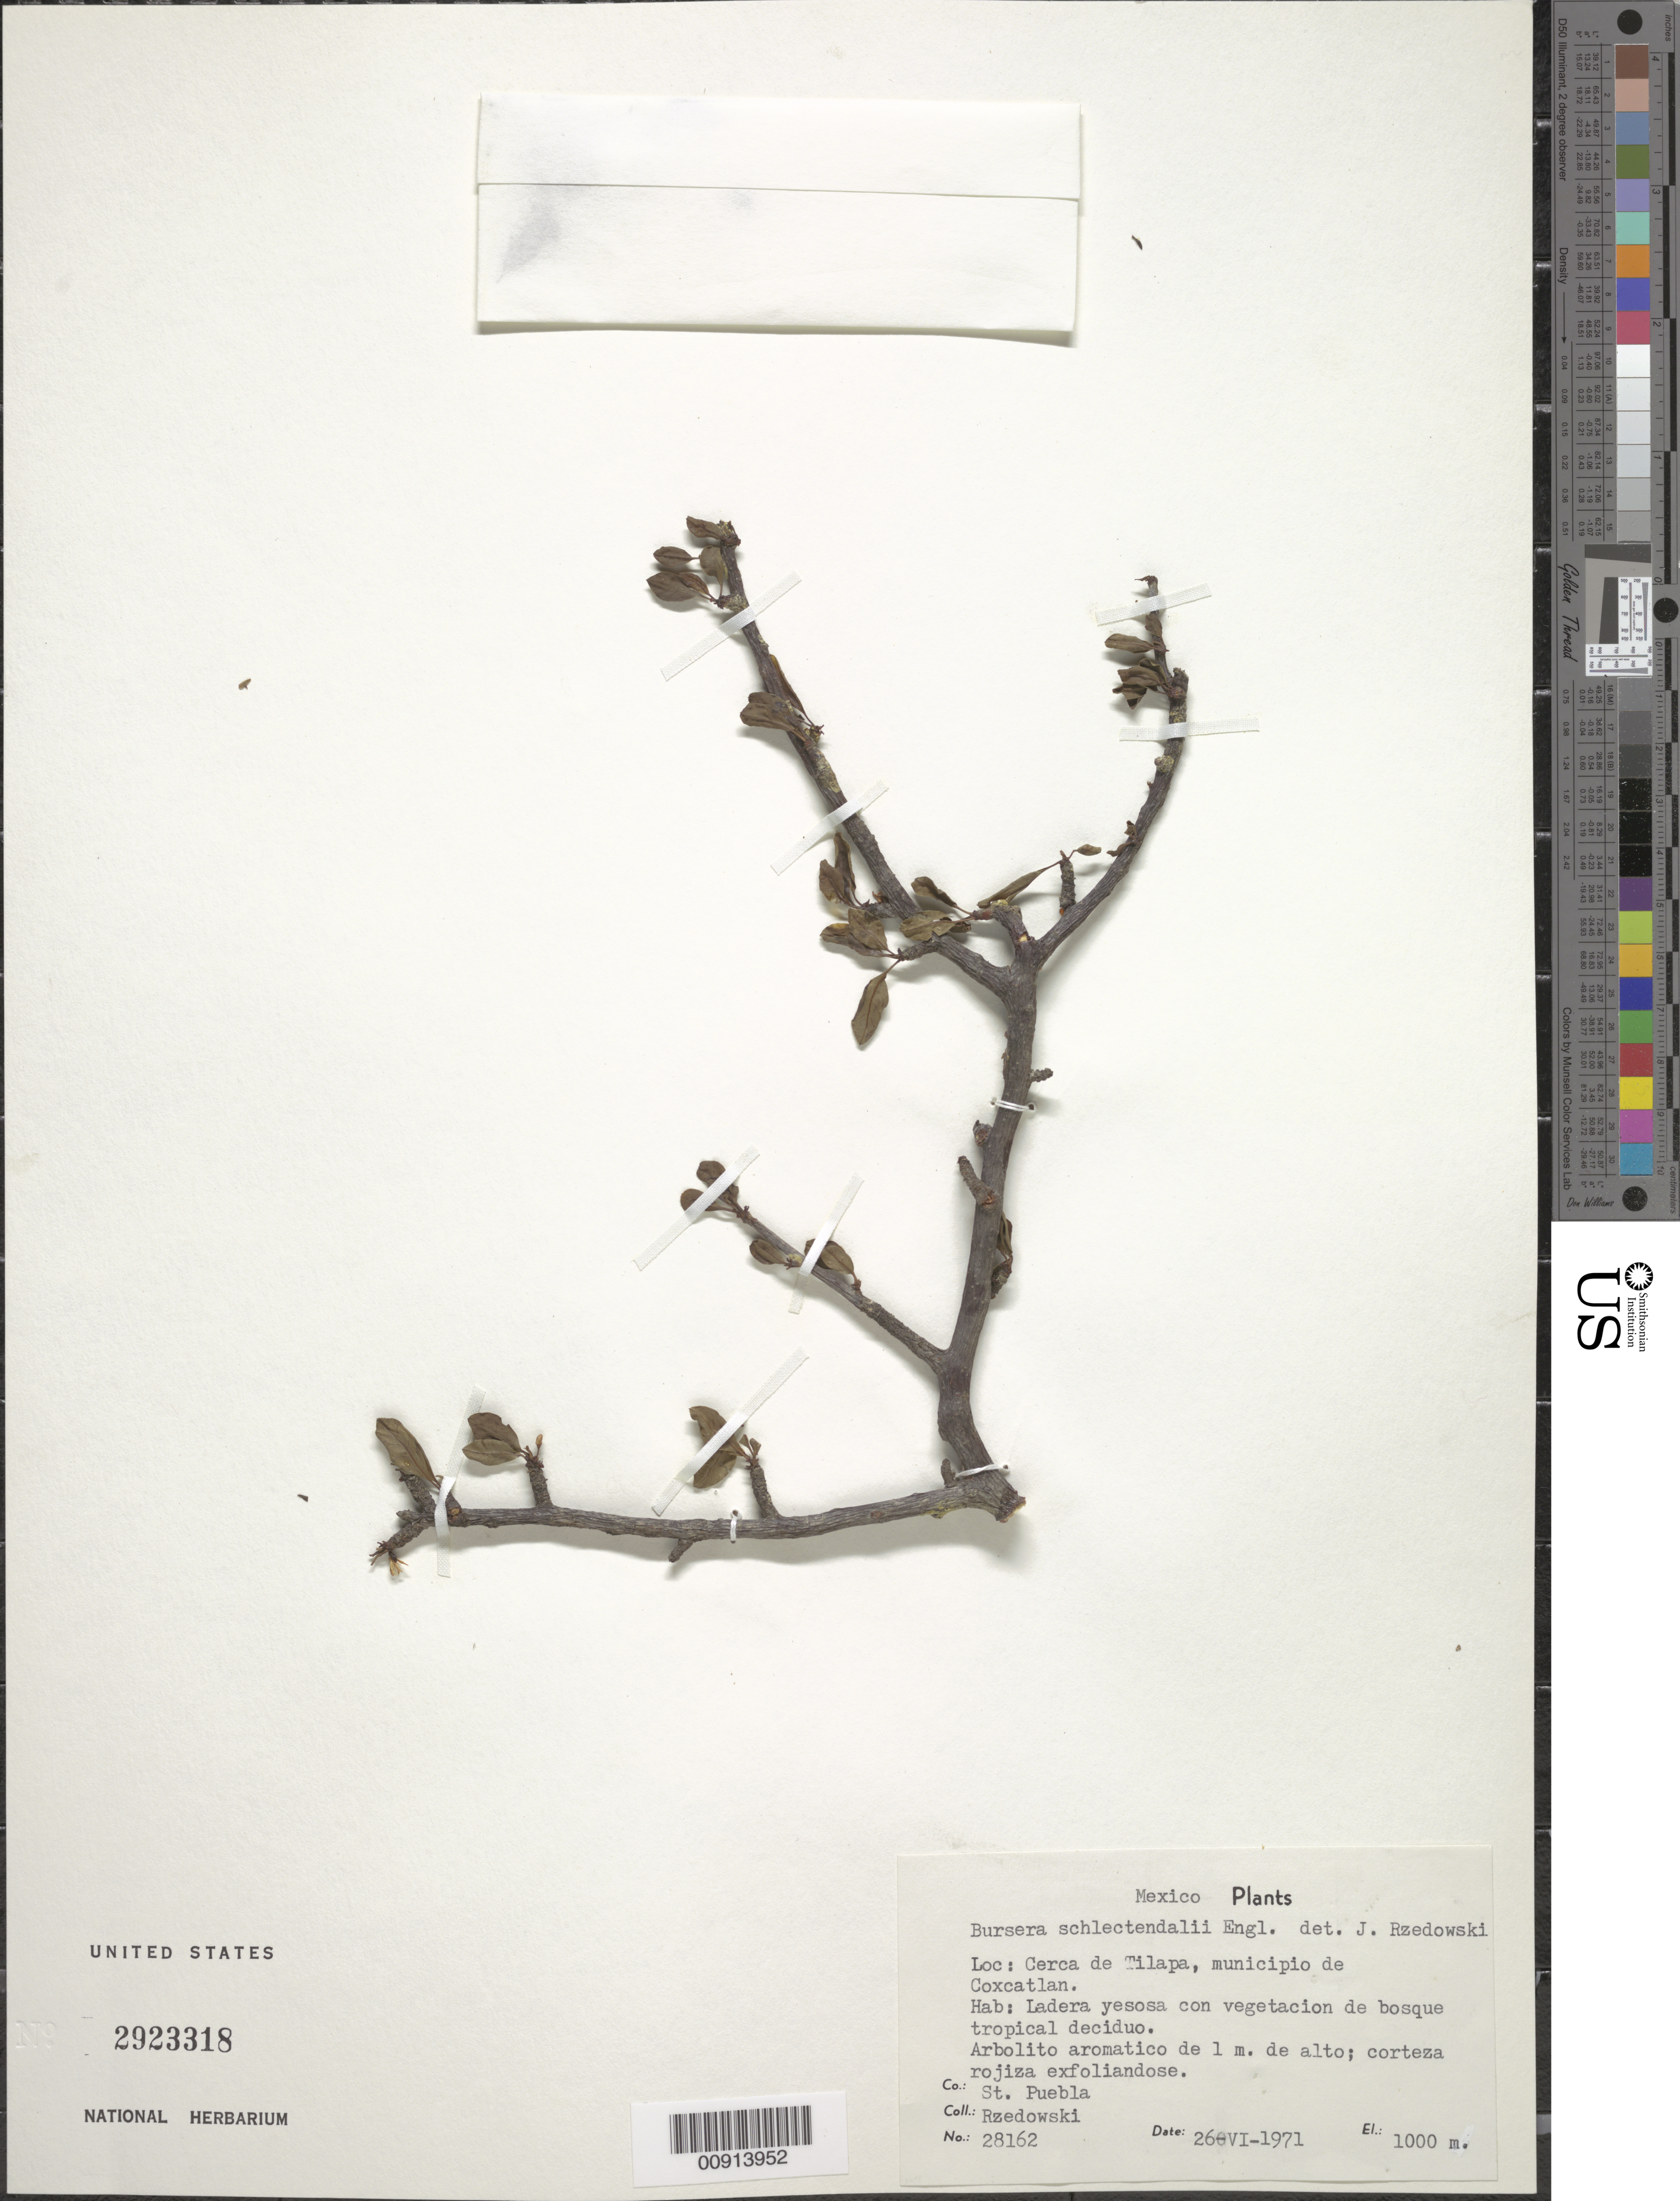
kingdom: Plantae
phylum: Tracheophyta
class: Magnoliopsida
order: Sapindales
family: Burseraceae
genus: Bursera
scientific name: Bursera schlechtendalii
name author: Engl.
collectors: J. Rzedowski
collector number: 28162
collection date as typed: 26 Jun 1971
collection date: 1971-06-26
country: Mexico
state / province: Puebla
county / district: Coxcatlán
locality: Cerca de Tilapa, municipio de Coxcatlán, Estado Puebla.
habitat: Ladera yesosa con vegetación de bosque tropical deciduo.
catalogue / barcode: US 2923318